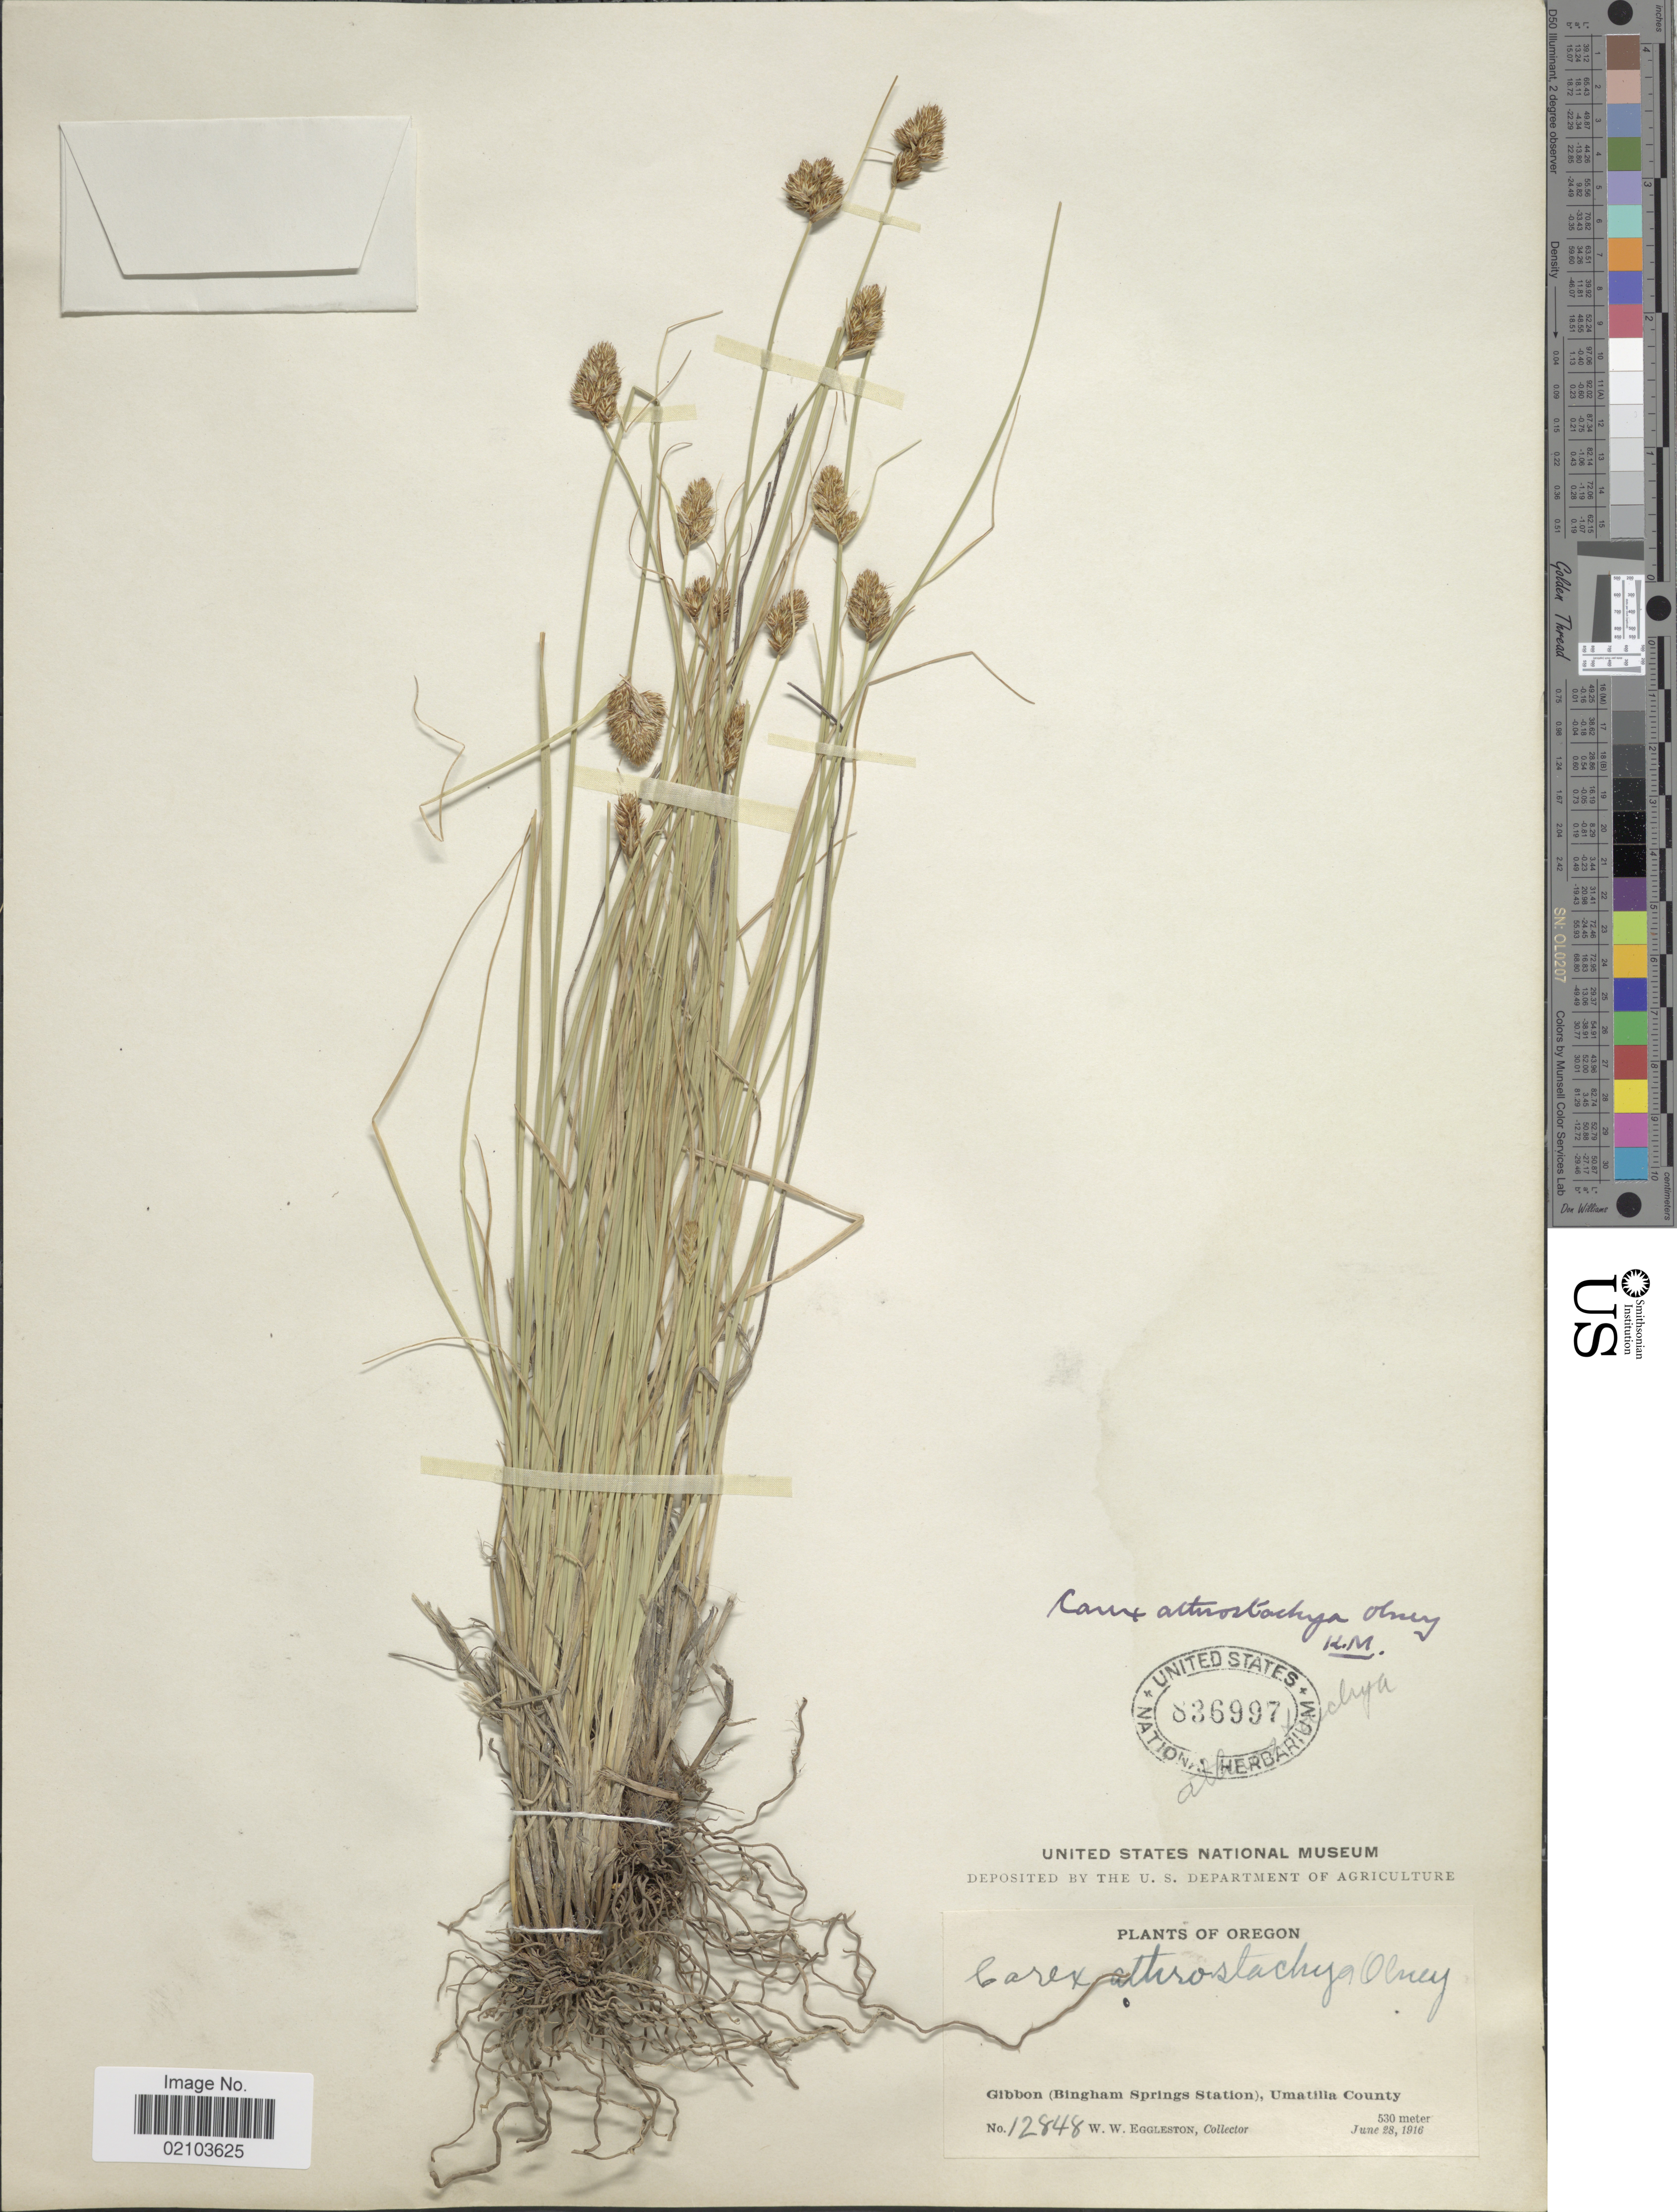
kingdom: Plantae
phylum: Tracheophyta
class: Liliopsida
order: Poales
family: Cyperaceae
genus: Carex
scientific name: Carex athrostachya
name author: Olney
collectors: W. W. Eggleston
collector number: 12848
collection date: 1916-06-28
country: United States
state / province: Oregon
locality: Gibbon (Bingham Springs Station), Umatilia County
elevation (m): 530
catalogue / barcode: US 836997